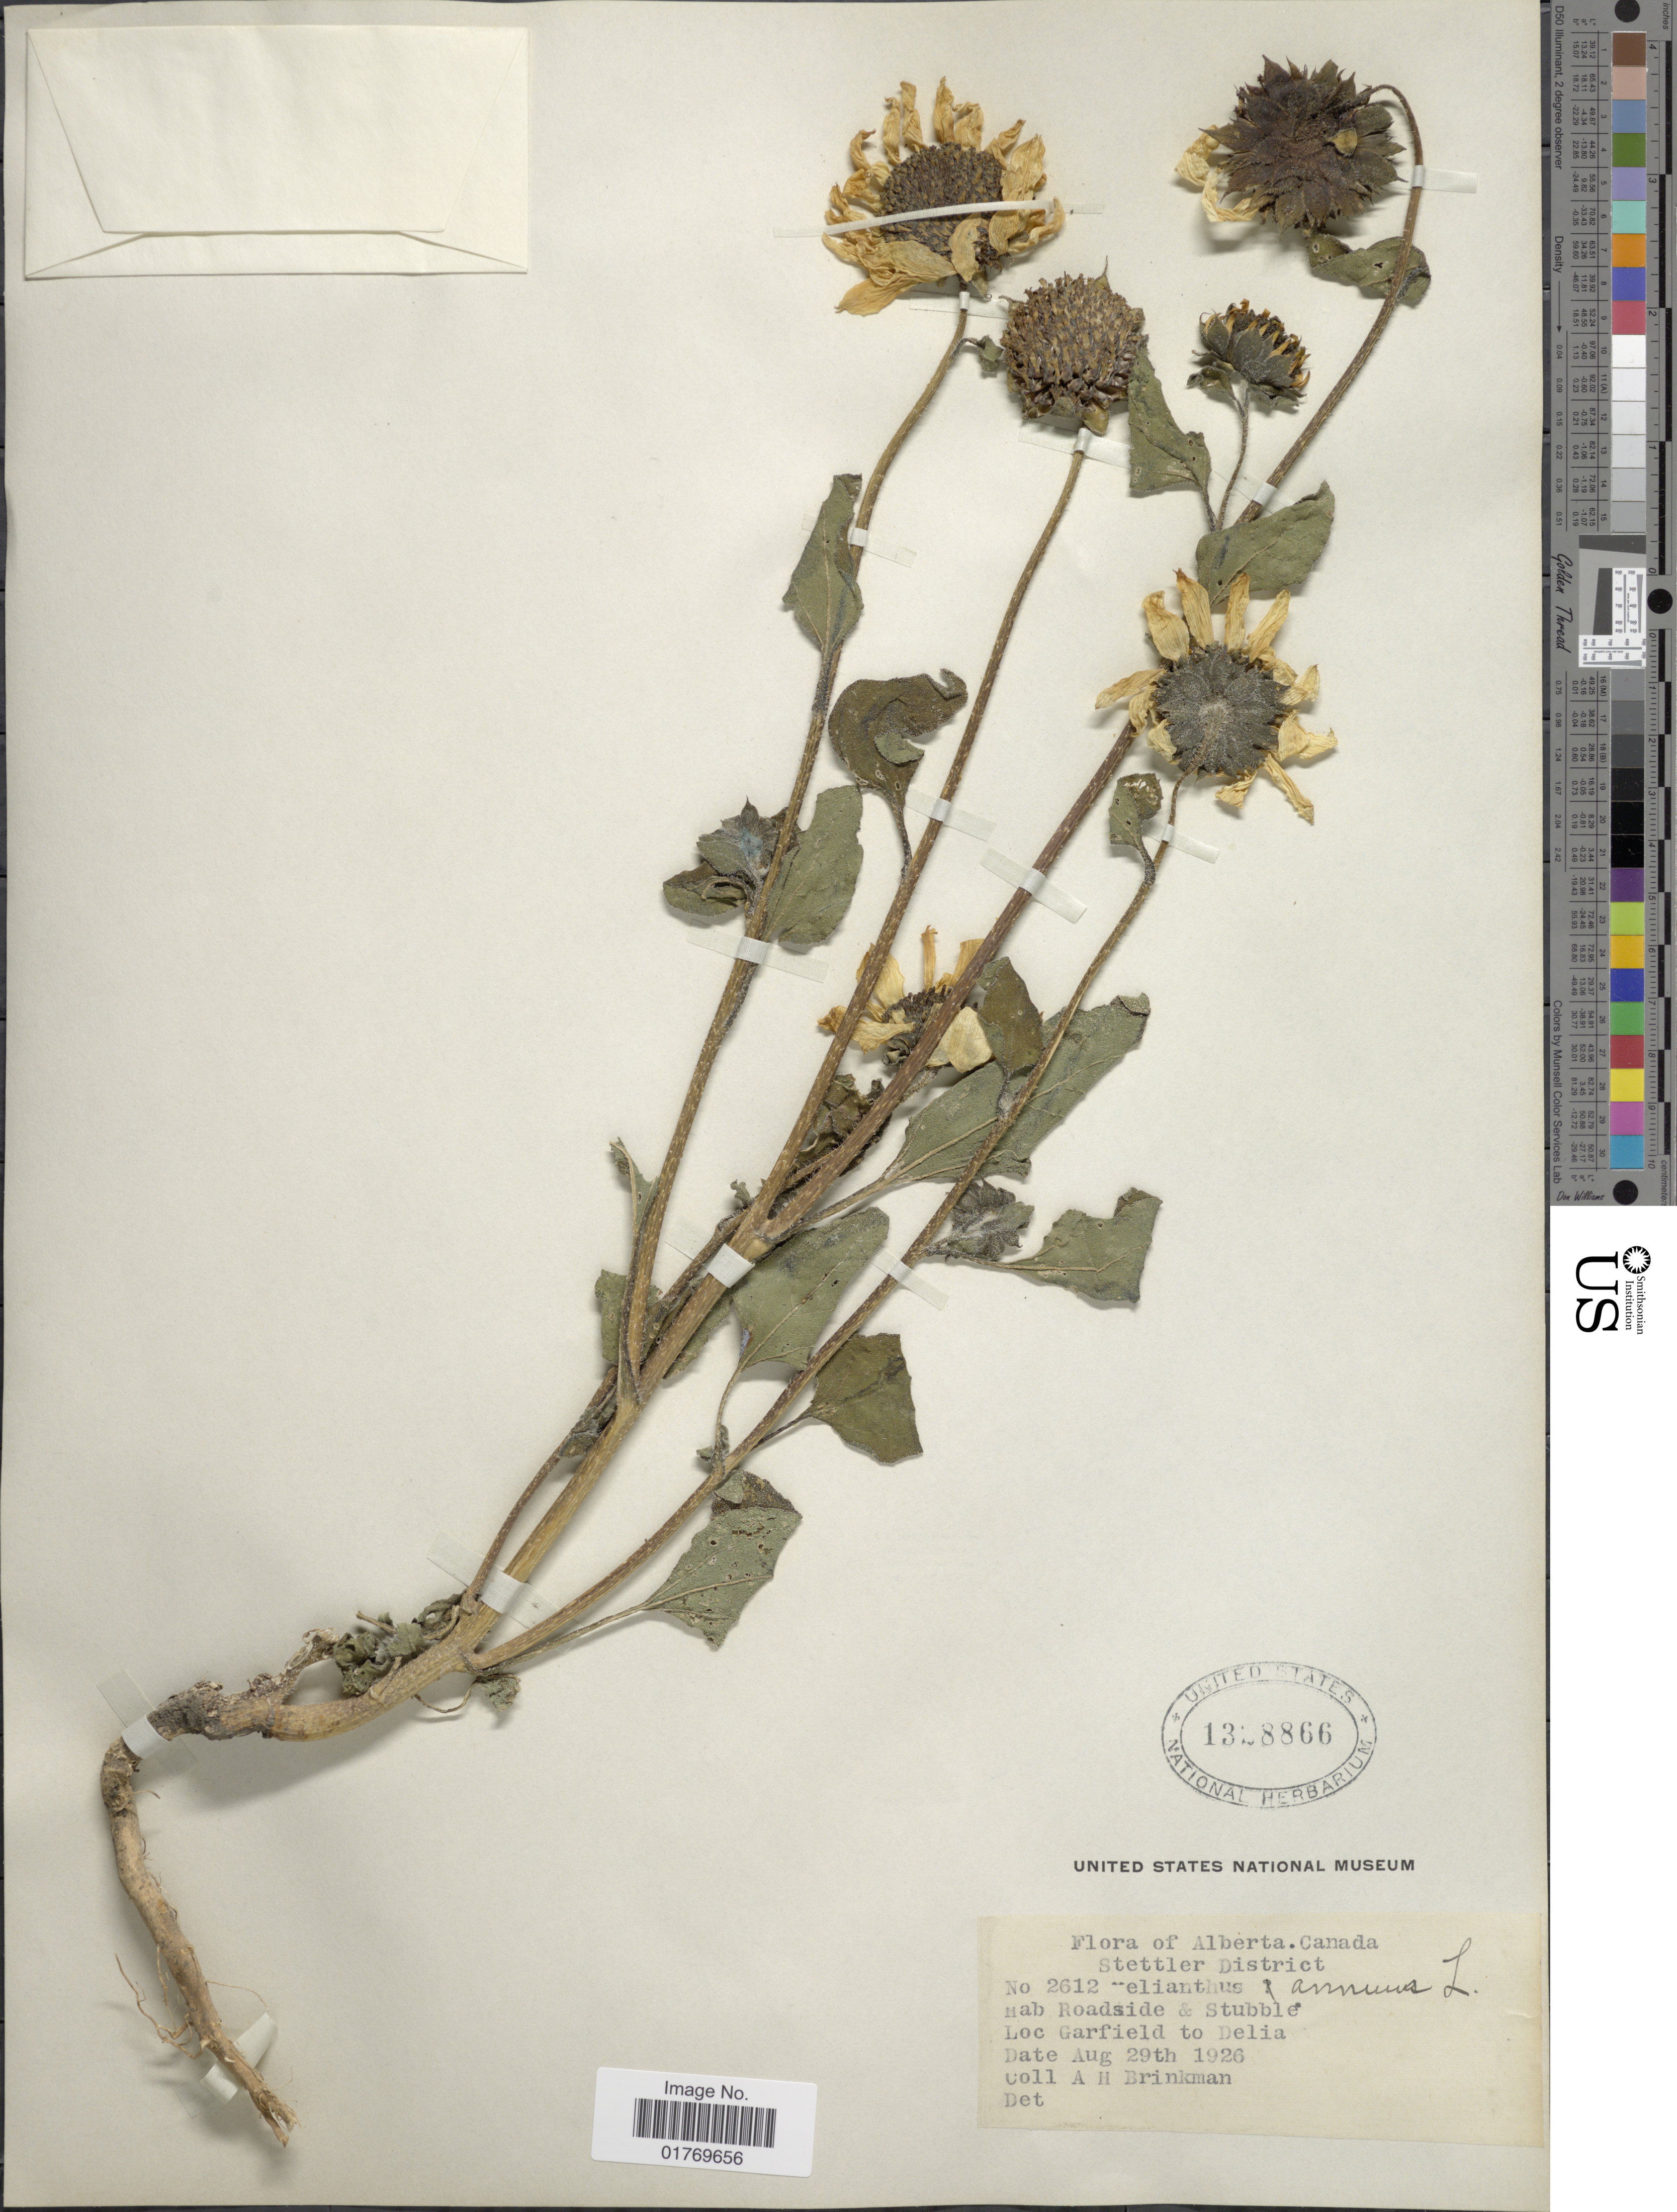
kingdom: Plantae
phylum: Tracheophyta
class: Magnoliopsida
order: Asterales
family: Asteraceae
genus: Helianthus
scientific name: Helianthus annuus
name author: L.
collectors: A. Brinkman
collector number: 2612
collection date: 1926-08-29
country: Canada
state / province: Alberta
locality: Stettler District, Garfield to Delia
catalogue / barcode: US 1328866